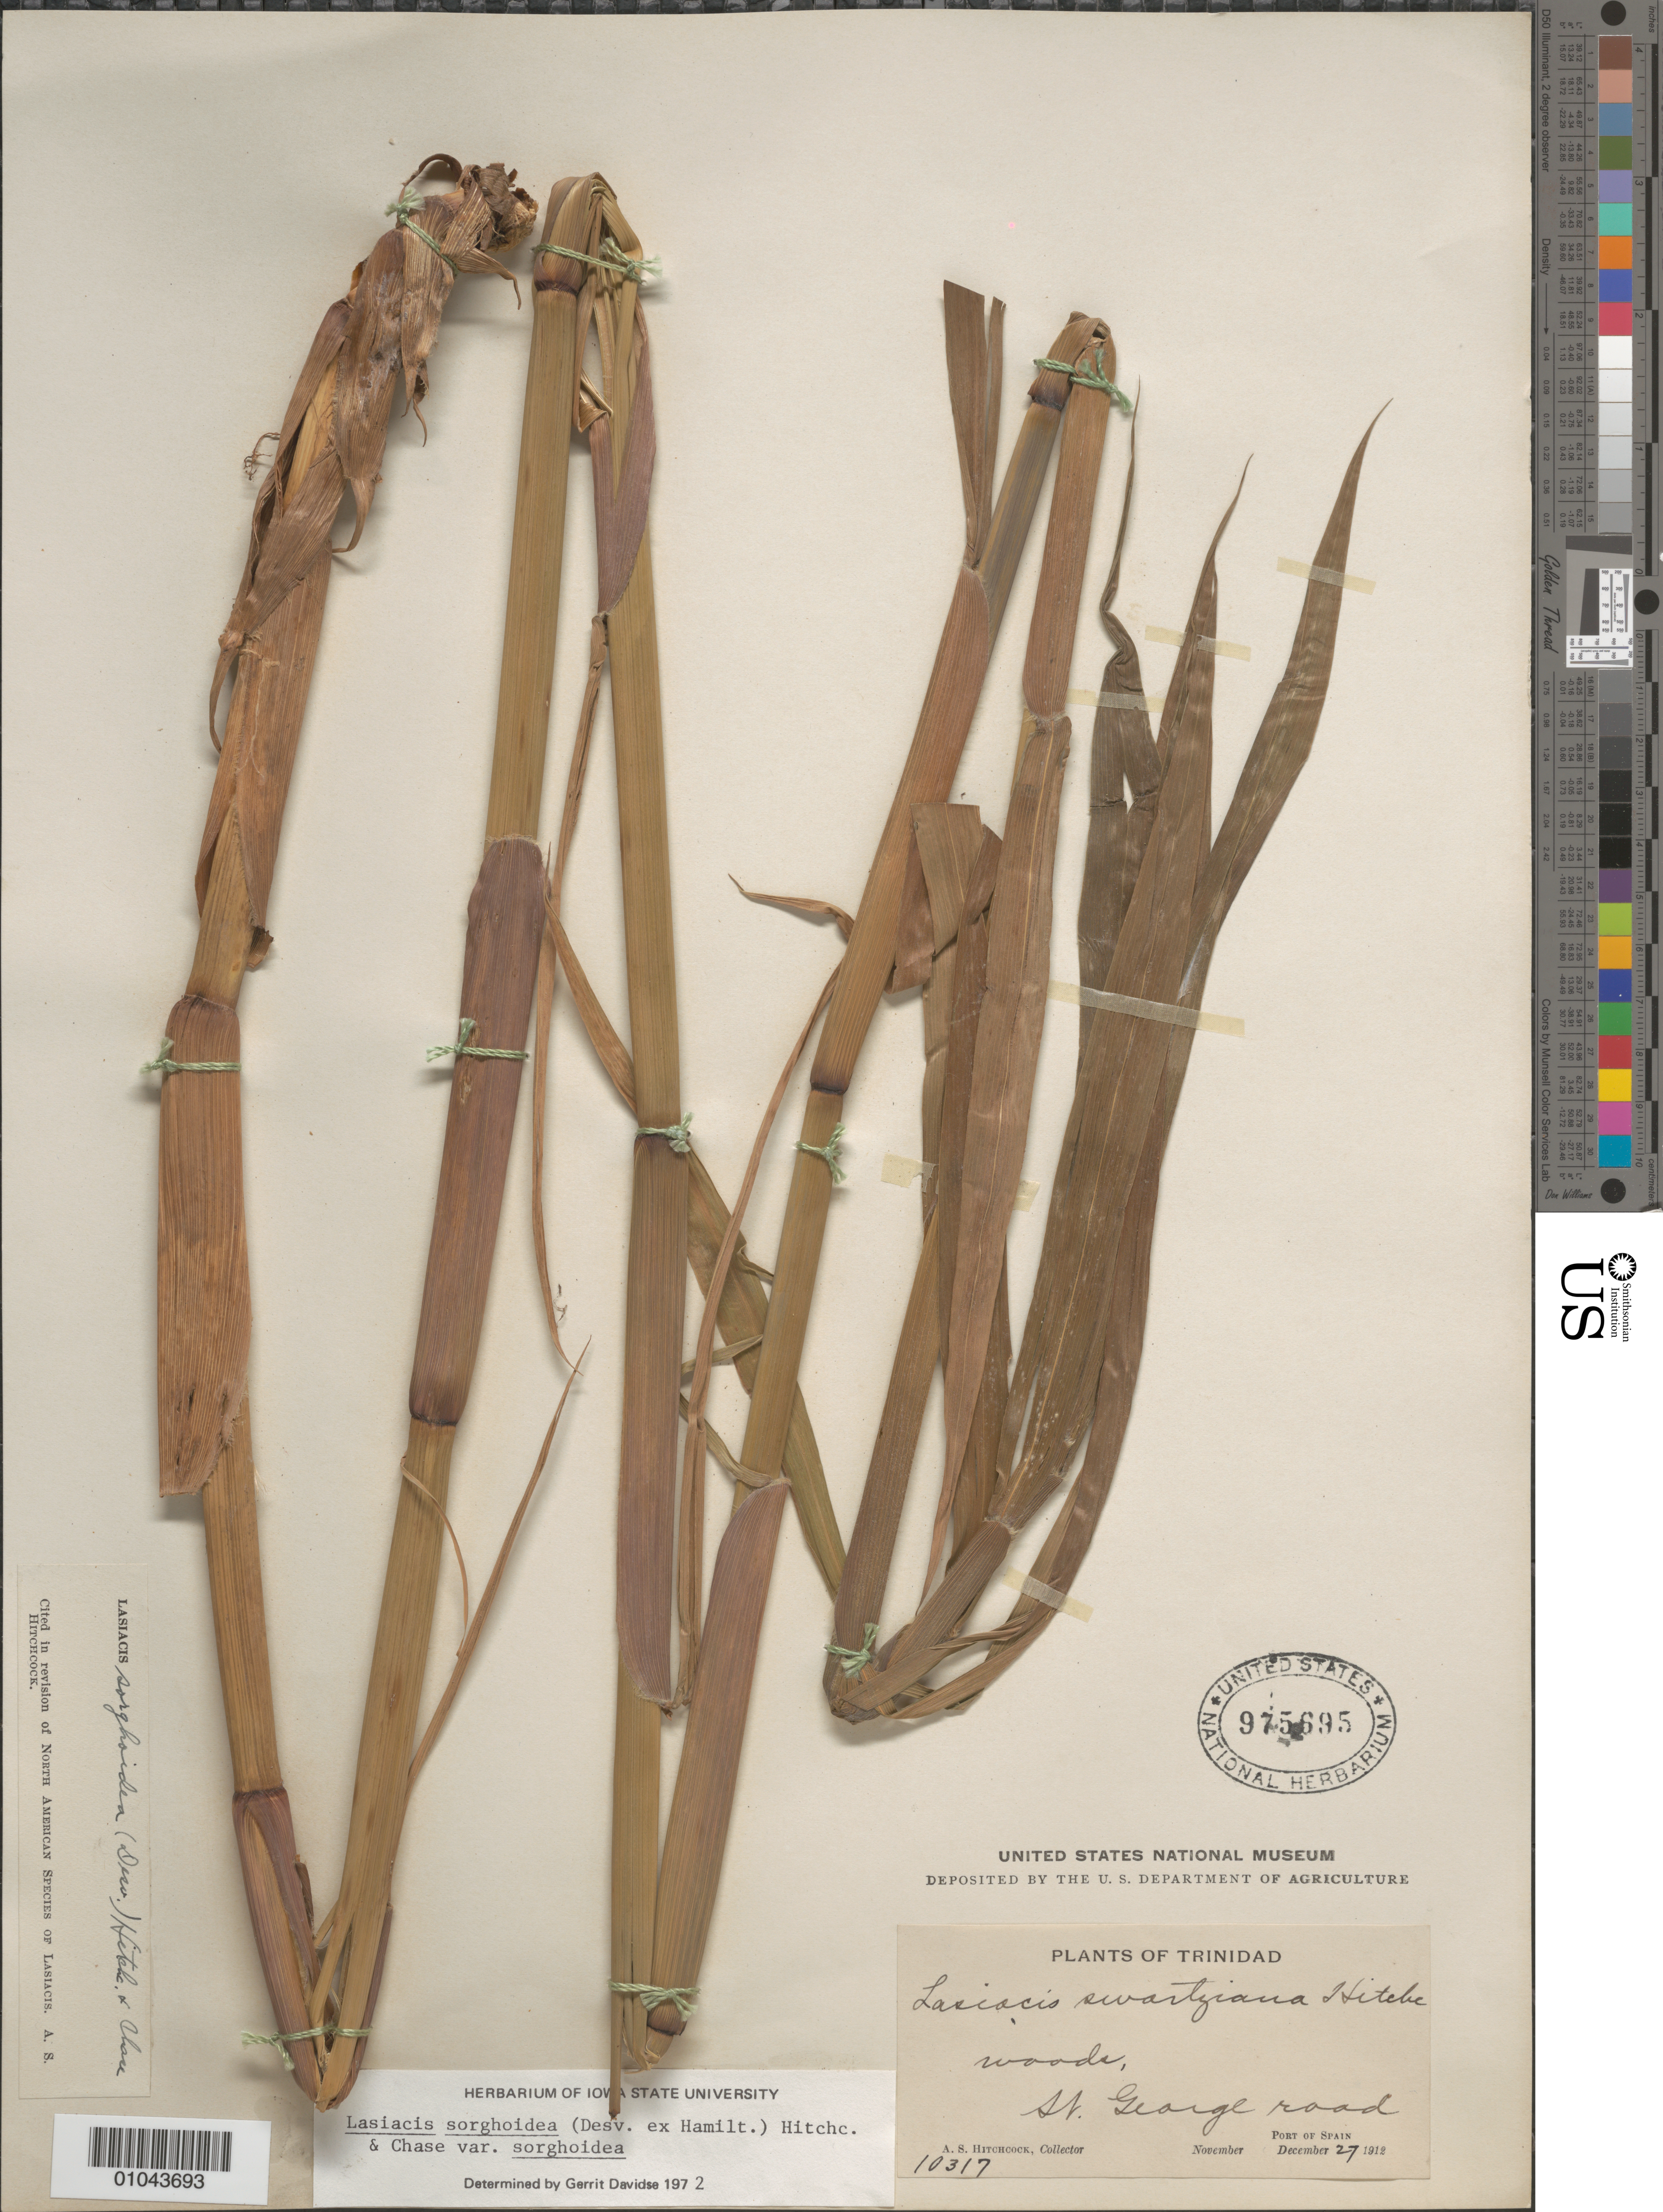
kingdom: Plantae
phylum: Tracheophyta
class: Liliopsida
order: Poales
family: Poaceae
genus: Lasiacis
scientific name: Lasiacis sorghoidea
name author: (Desv. ex Ham.) Hitchc. & Chase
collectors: A. S. Hitchcock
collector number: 10317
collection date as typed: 27 Dec 1912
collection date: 1912-12-27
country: Trinidad and Tobago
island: Trinidad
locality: St. George road, Port of Spain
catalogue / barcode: US 975695